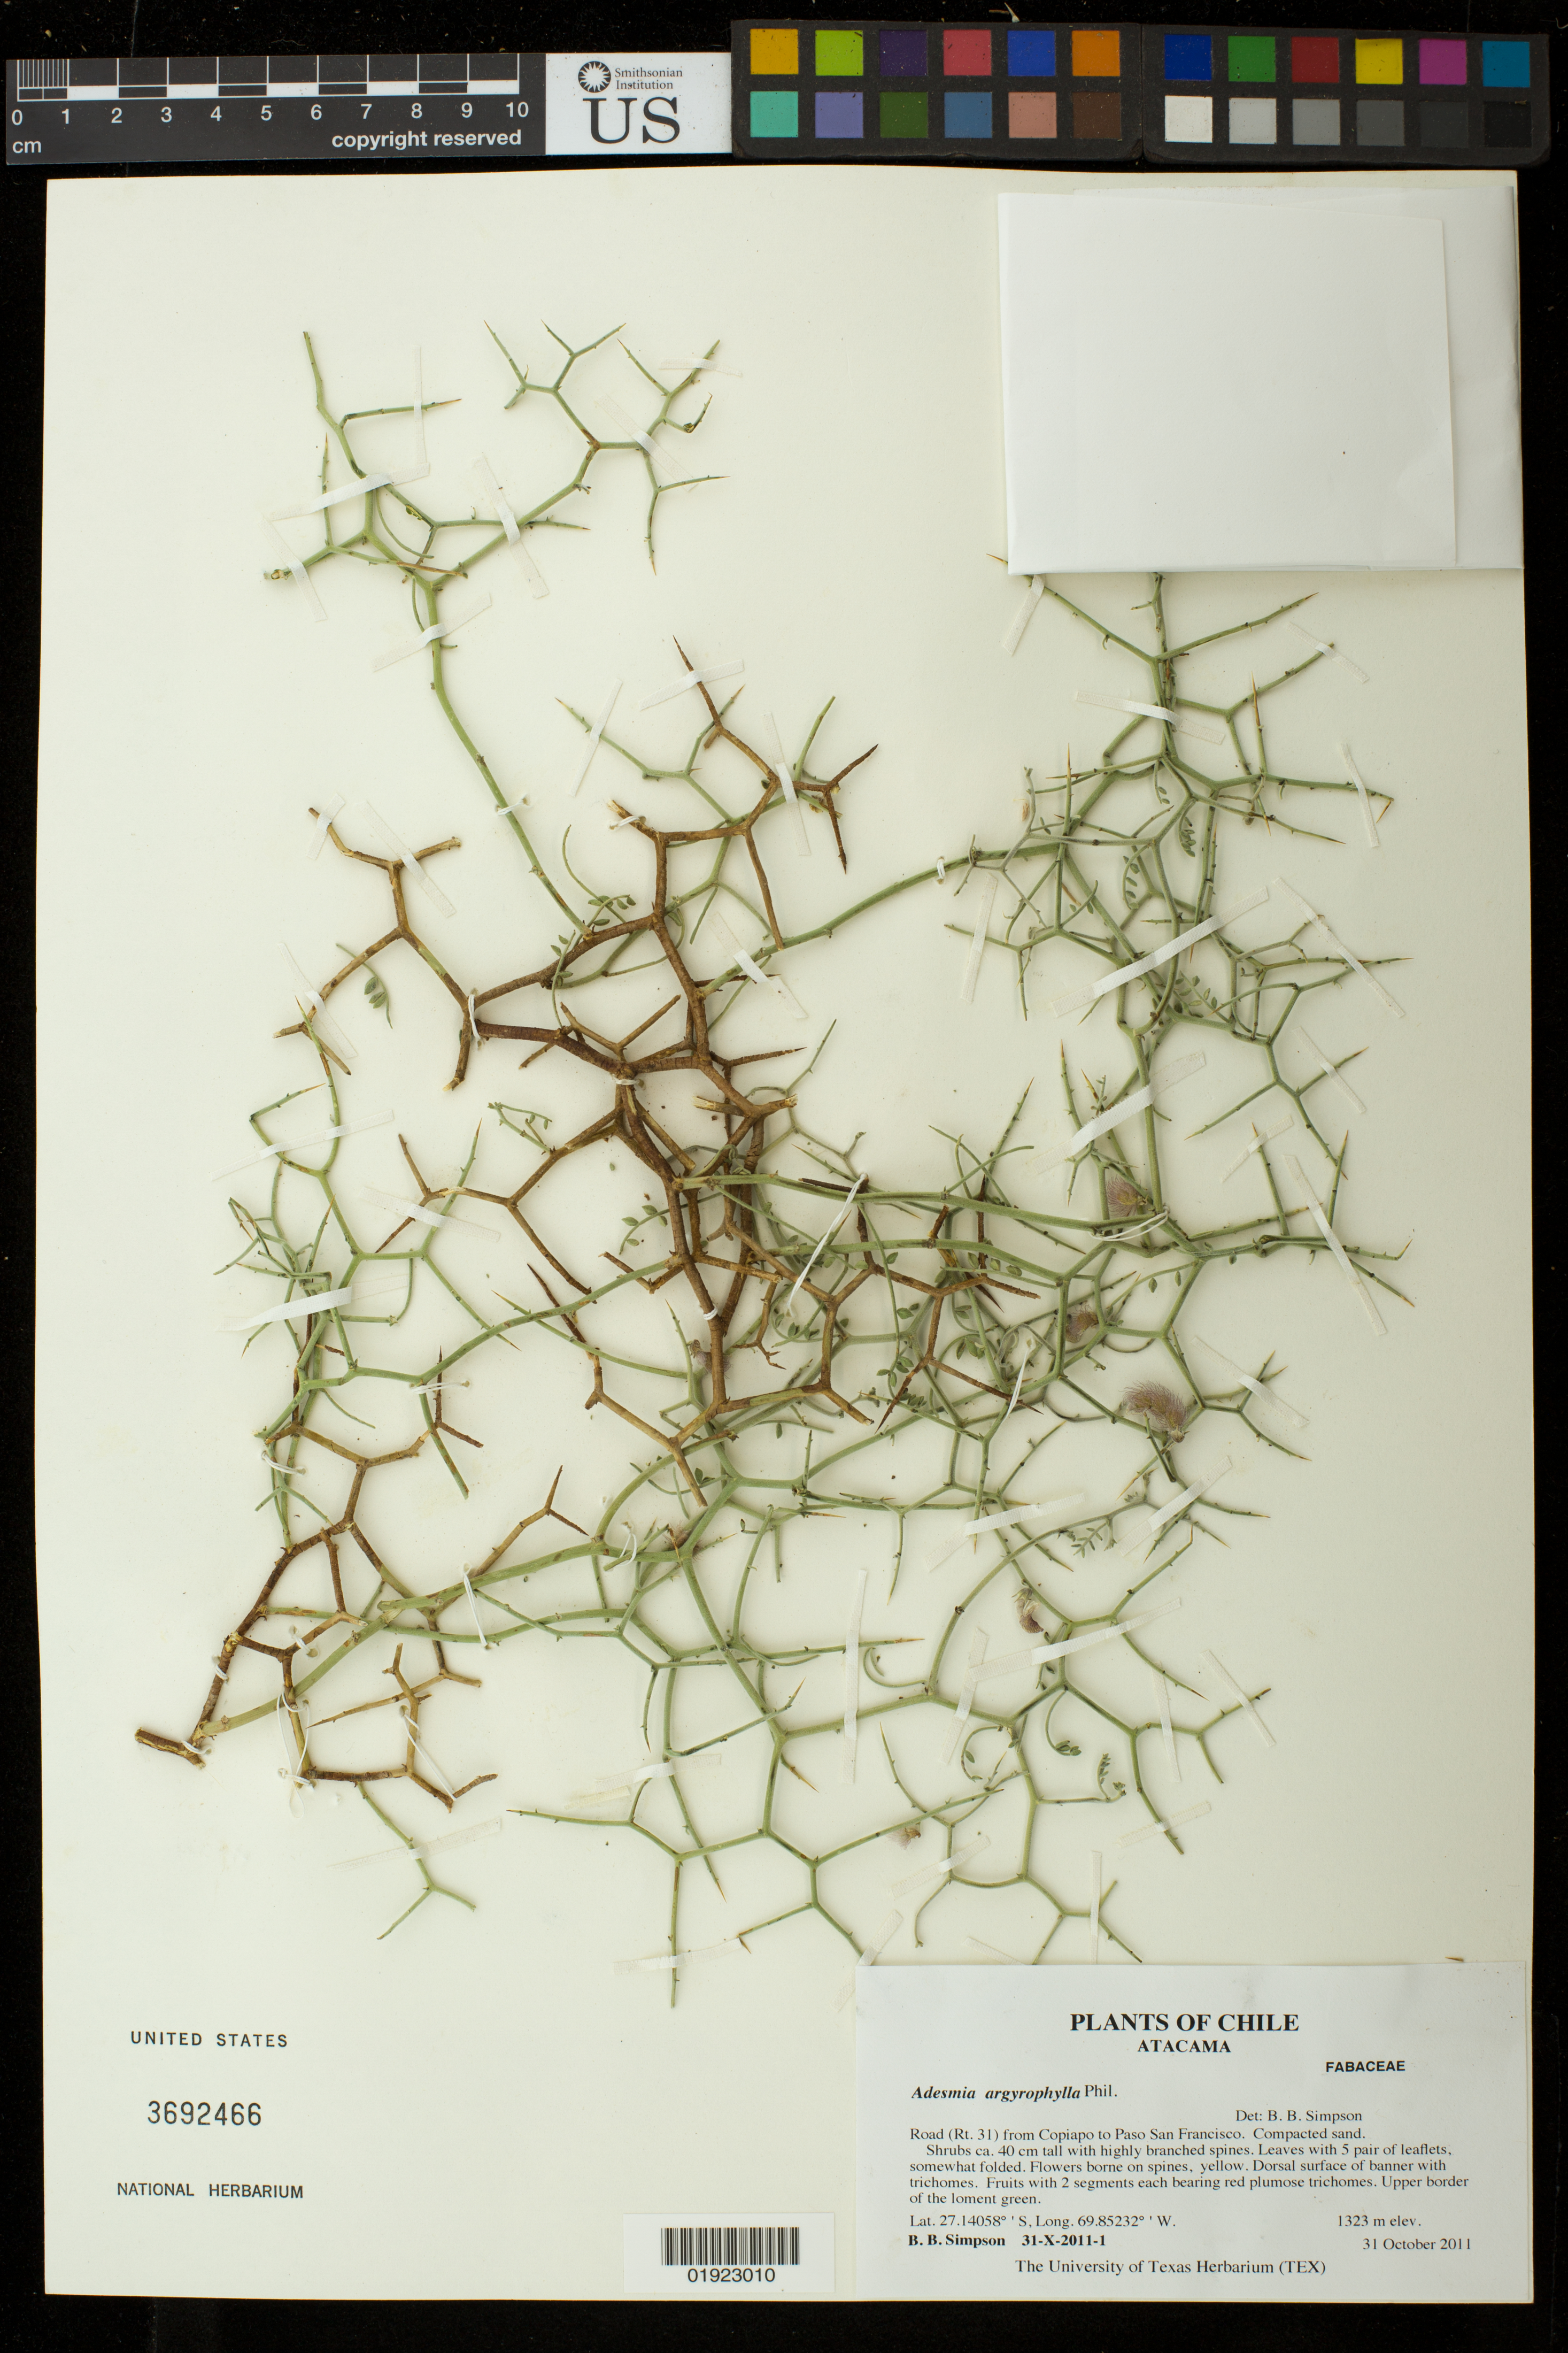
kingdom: Plantae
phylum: Tracheophyta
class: Magnoliopsida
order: Fabales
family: Fabaceae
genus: Adesmia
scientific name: Adesmia argyrophylla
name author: Phil.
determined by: Simpson, B. B.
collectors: B. Simpson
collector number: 31-X-2011-1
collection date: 2011-10-31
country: Chile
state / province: Atacama (III)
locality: Road (Rt. 31) from Copiapo to Paso San Francisco.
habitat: Compacted sand.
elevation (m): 1323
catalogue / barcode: US 3692466